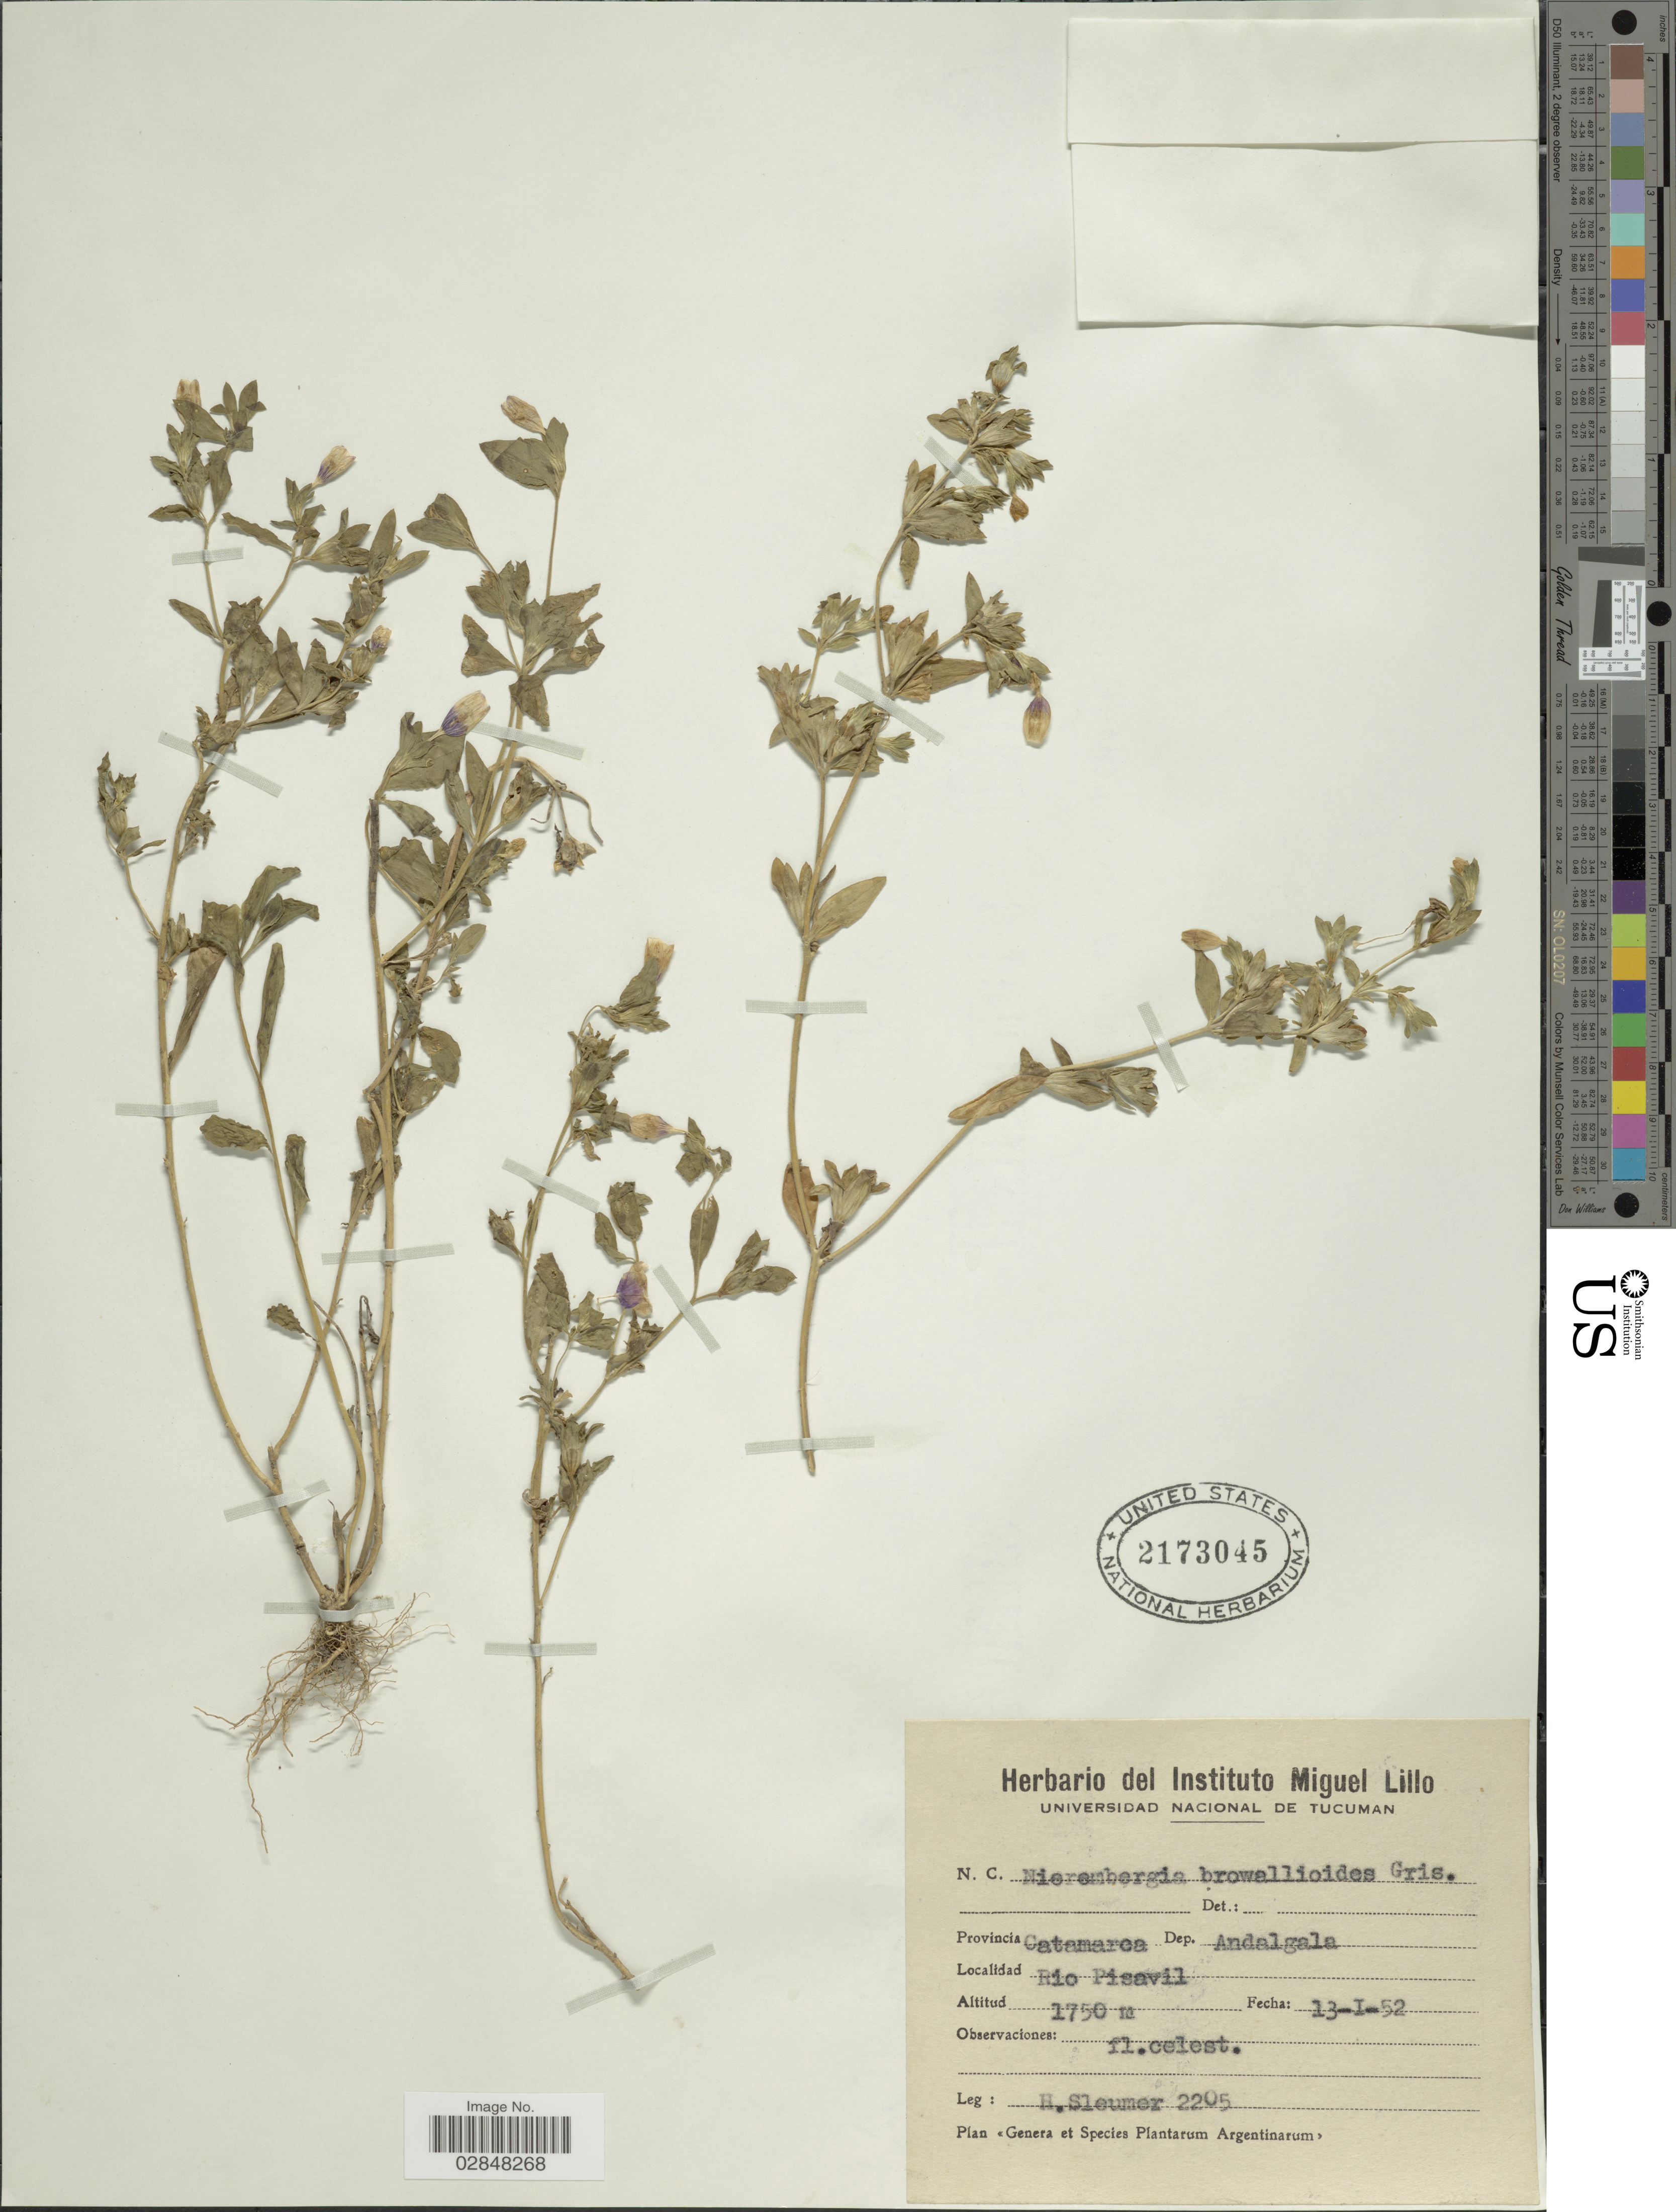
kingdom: Plantae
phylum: Tracheophyta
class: Magnoliopsida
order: Solanales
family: Solanaceae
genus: Nierembergia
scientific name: Nierembergia browallioides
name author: Griseb.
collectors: H. O. Sleumer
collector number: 2205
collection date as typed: Transcribed d/m/y: 13/1/52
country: Argentina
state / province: Catamarca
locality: Dep. Andalgala. Rio Pisavil.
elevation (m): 1750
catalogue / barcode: US 2173045